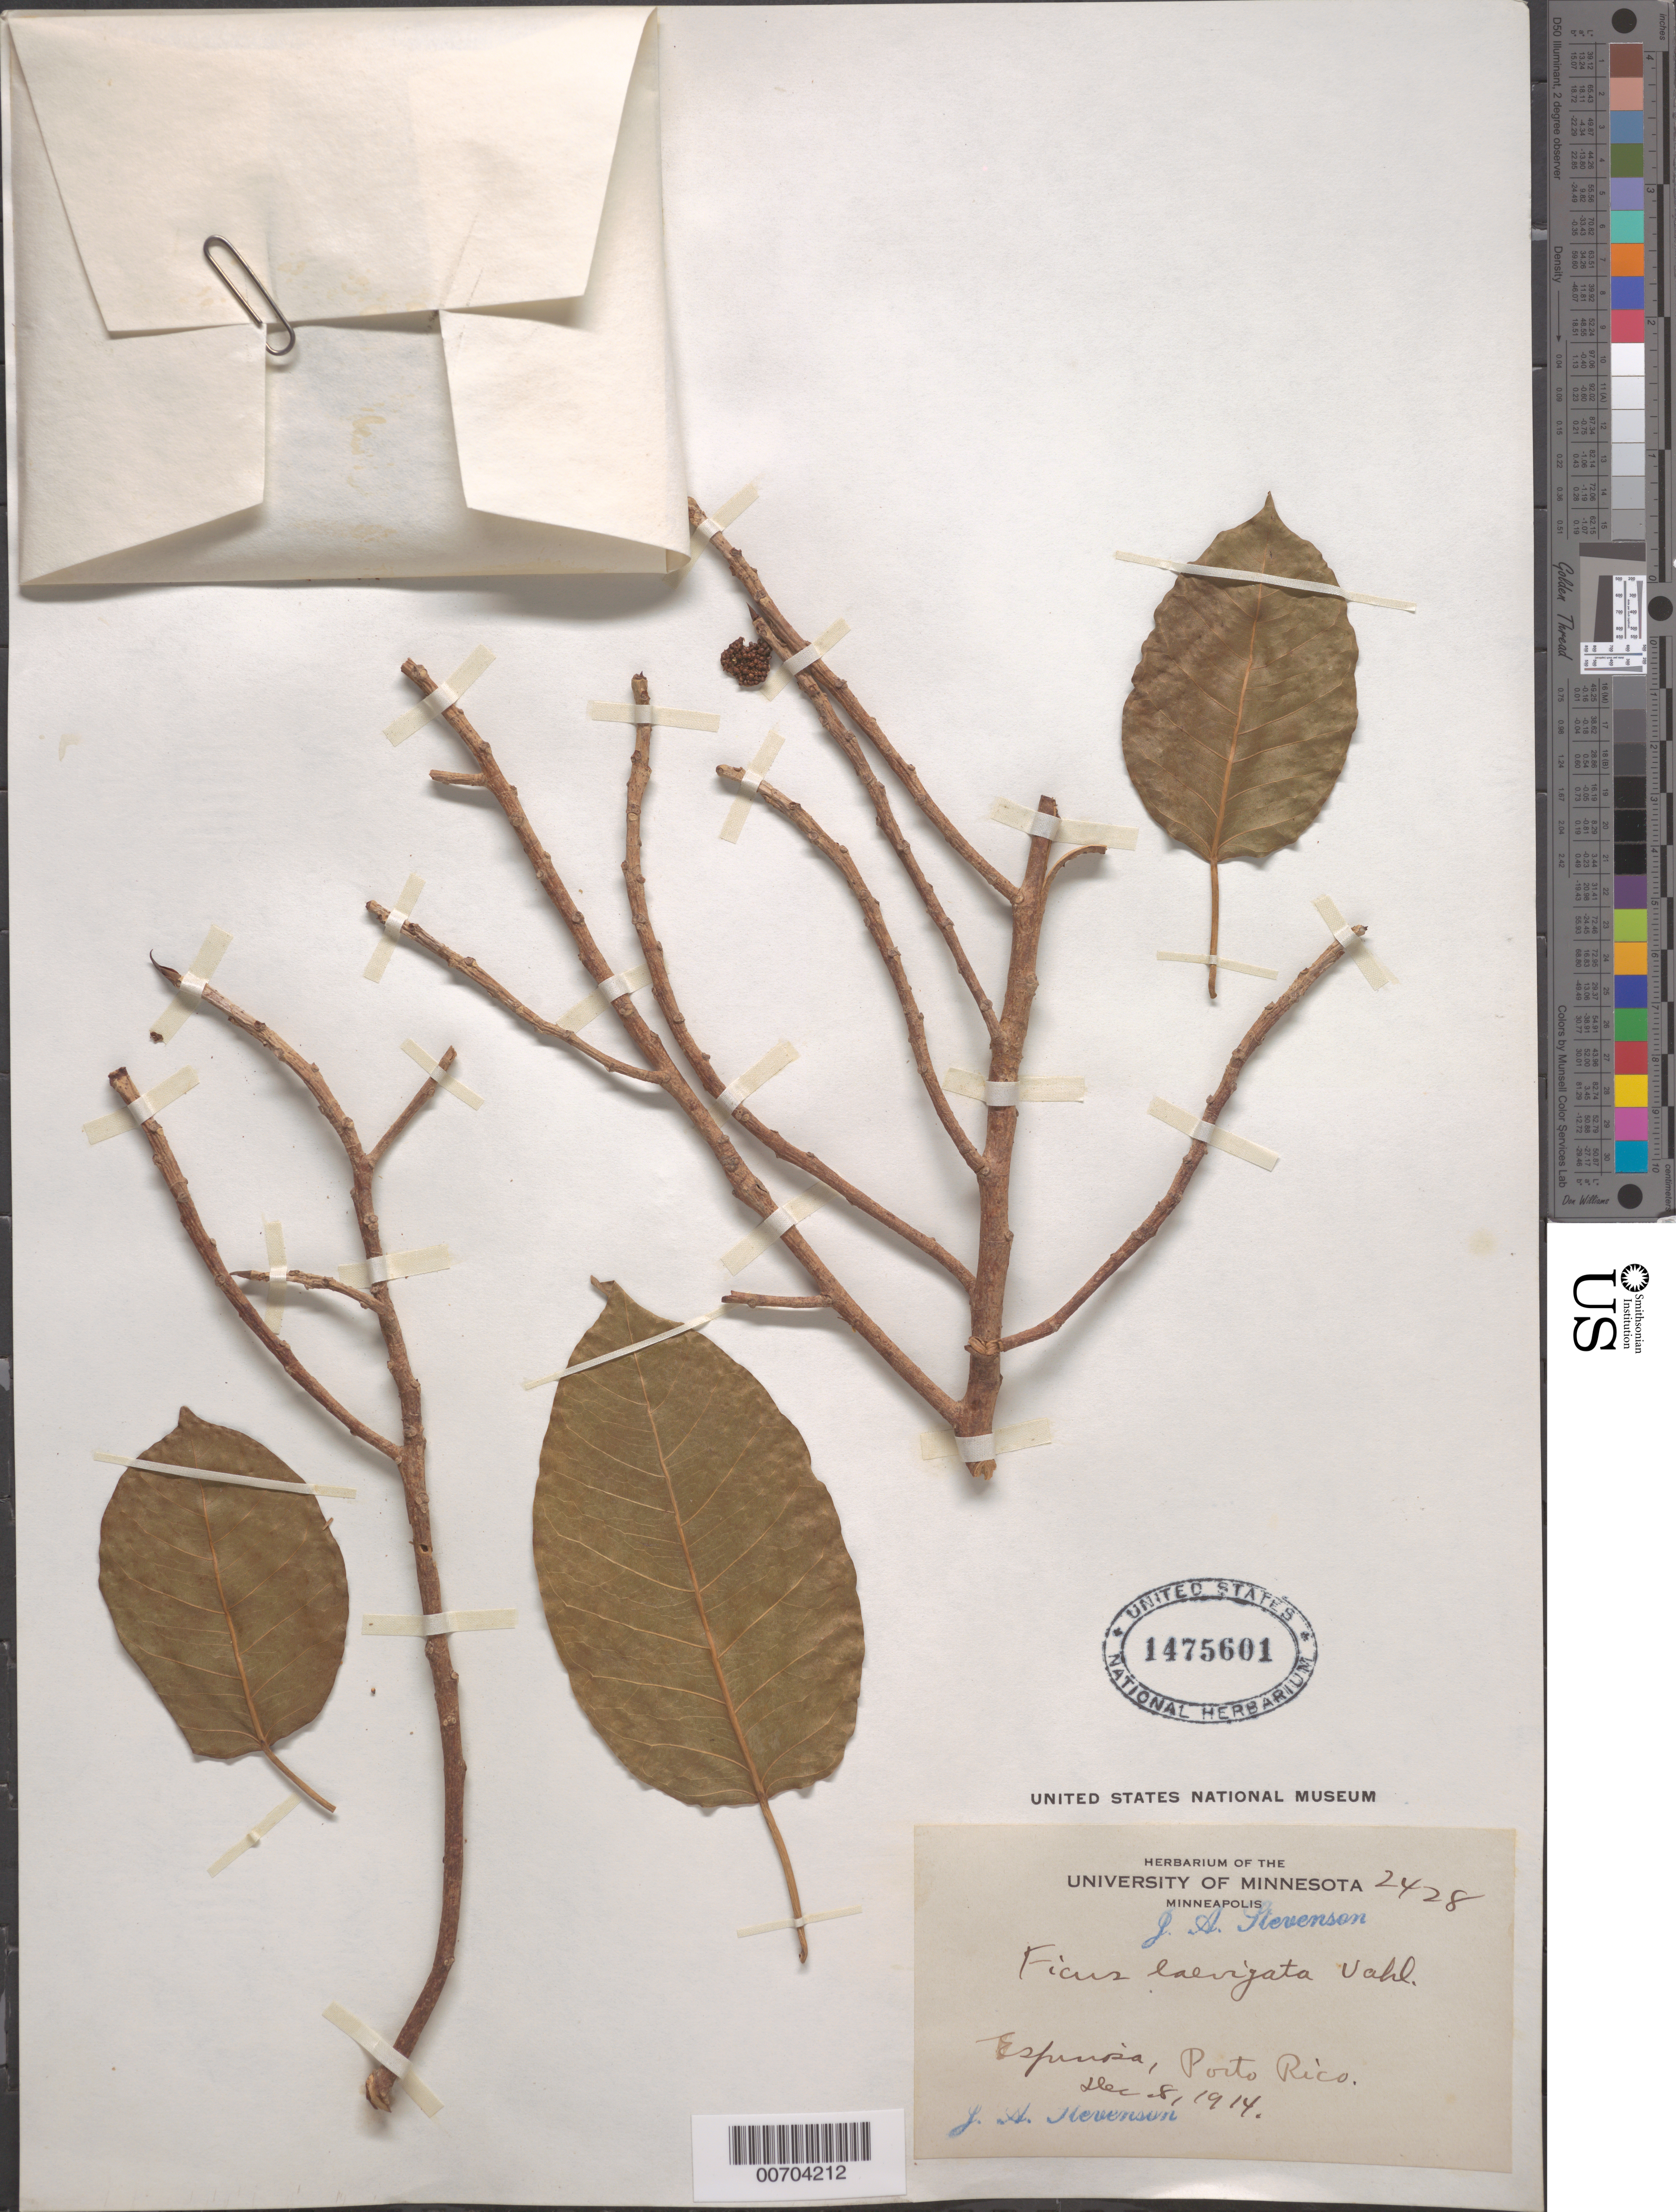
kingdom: Plantae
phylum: Tracheophyta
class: Magnoliopsida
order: Rosales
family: Moraceae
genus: Ficus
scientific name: Ficus laevigata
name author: Vahl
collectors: J. Stevenson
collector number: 2428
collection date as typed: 08 Dec 1914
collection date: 1914-12-08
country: Puerto Rico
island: Greater Antilles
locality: Espinosa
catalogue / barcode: US 1475601